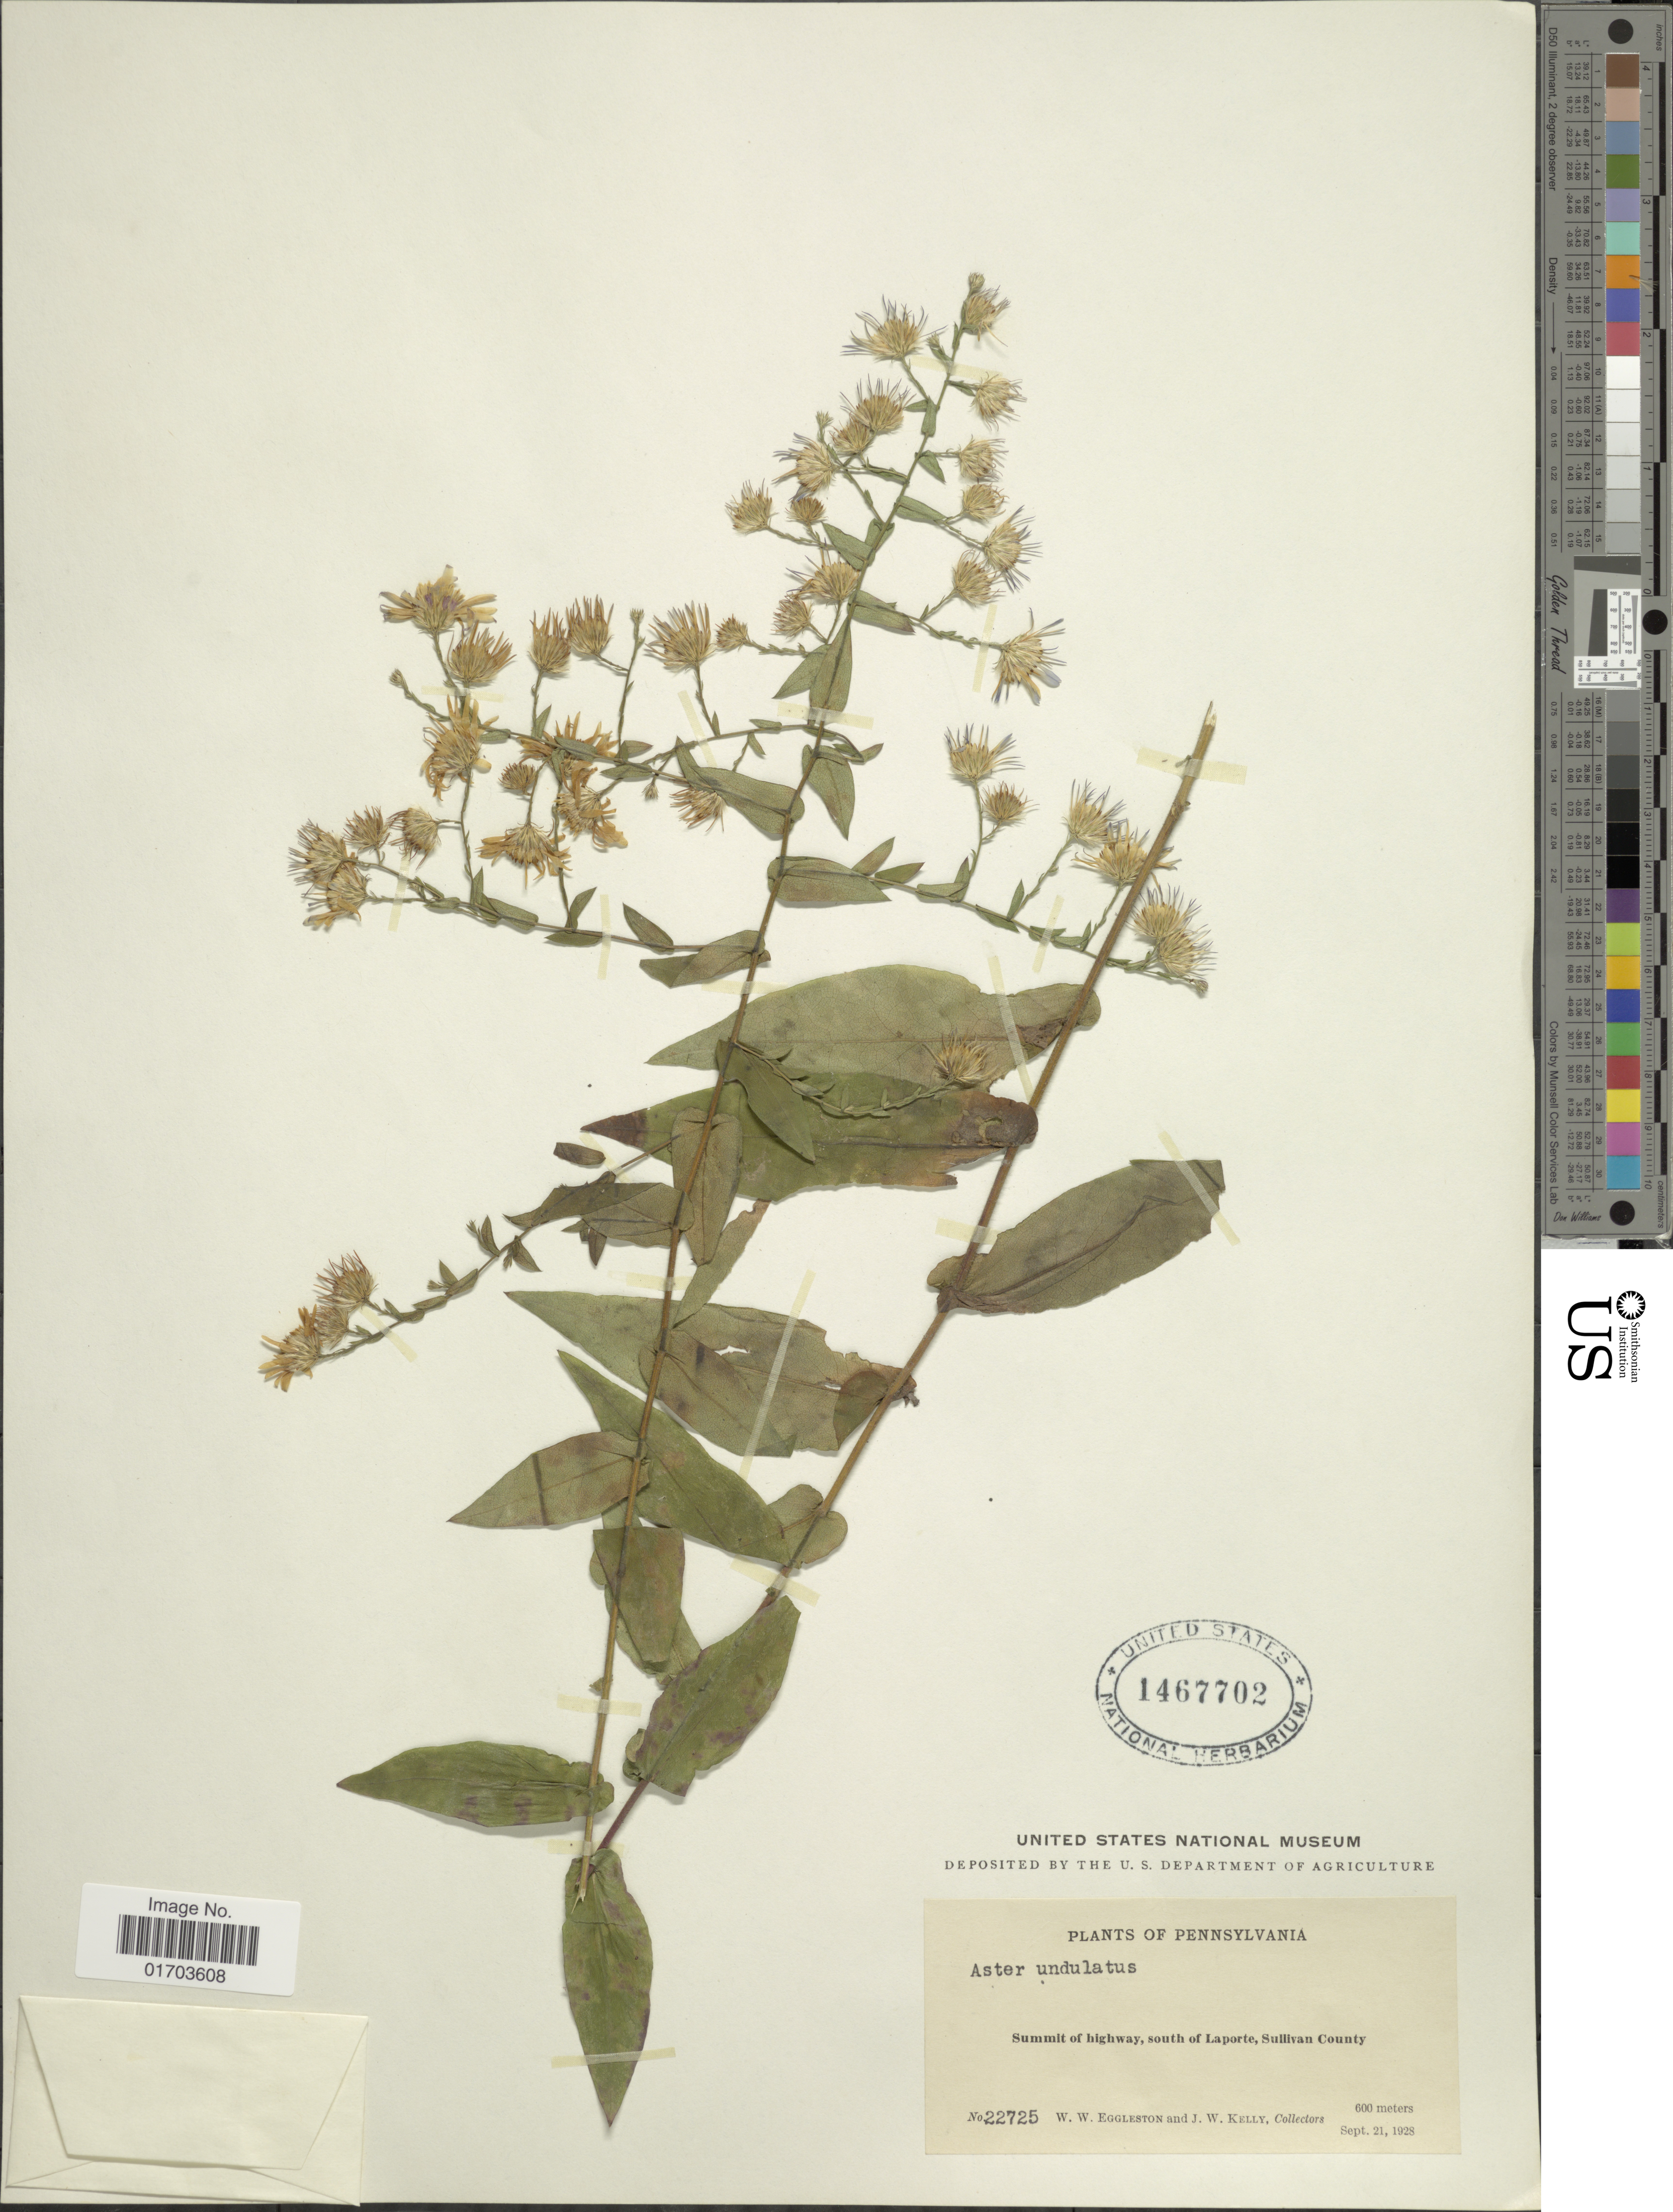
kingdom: Plantae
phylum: Tracheophyta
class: Magnoliopsida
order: Asterales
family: Asteraceae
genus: Symphyotrichum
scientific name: Symphyotrichum undulatum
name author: (L.) G.L. Nesom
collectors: W. W. Eggleston & J. Kelly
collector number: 22725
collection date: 1928-09-21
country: United States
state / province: Pennsylvania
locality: Pennsylvania. Summit of highway, south of Laporte, Sullivan County.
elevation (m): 600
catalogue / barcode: US 1467702